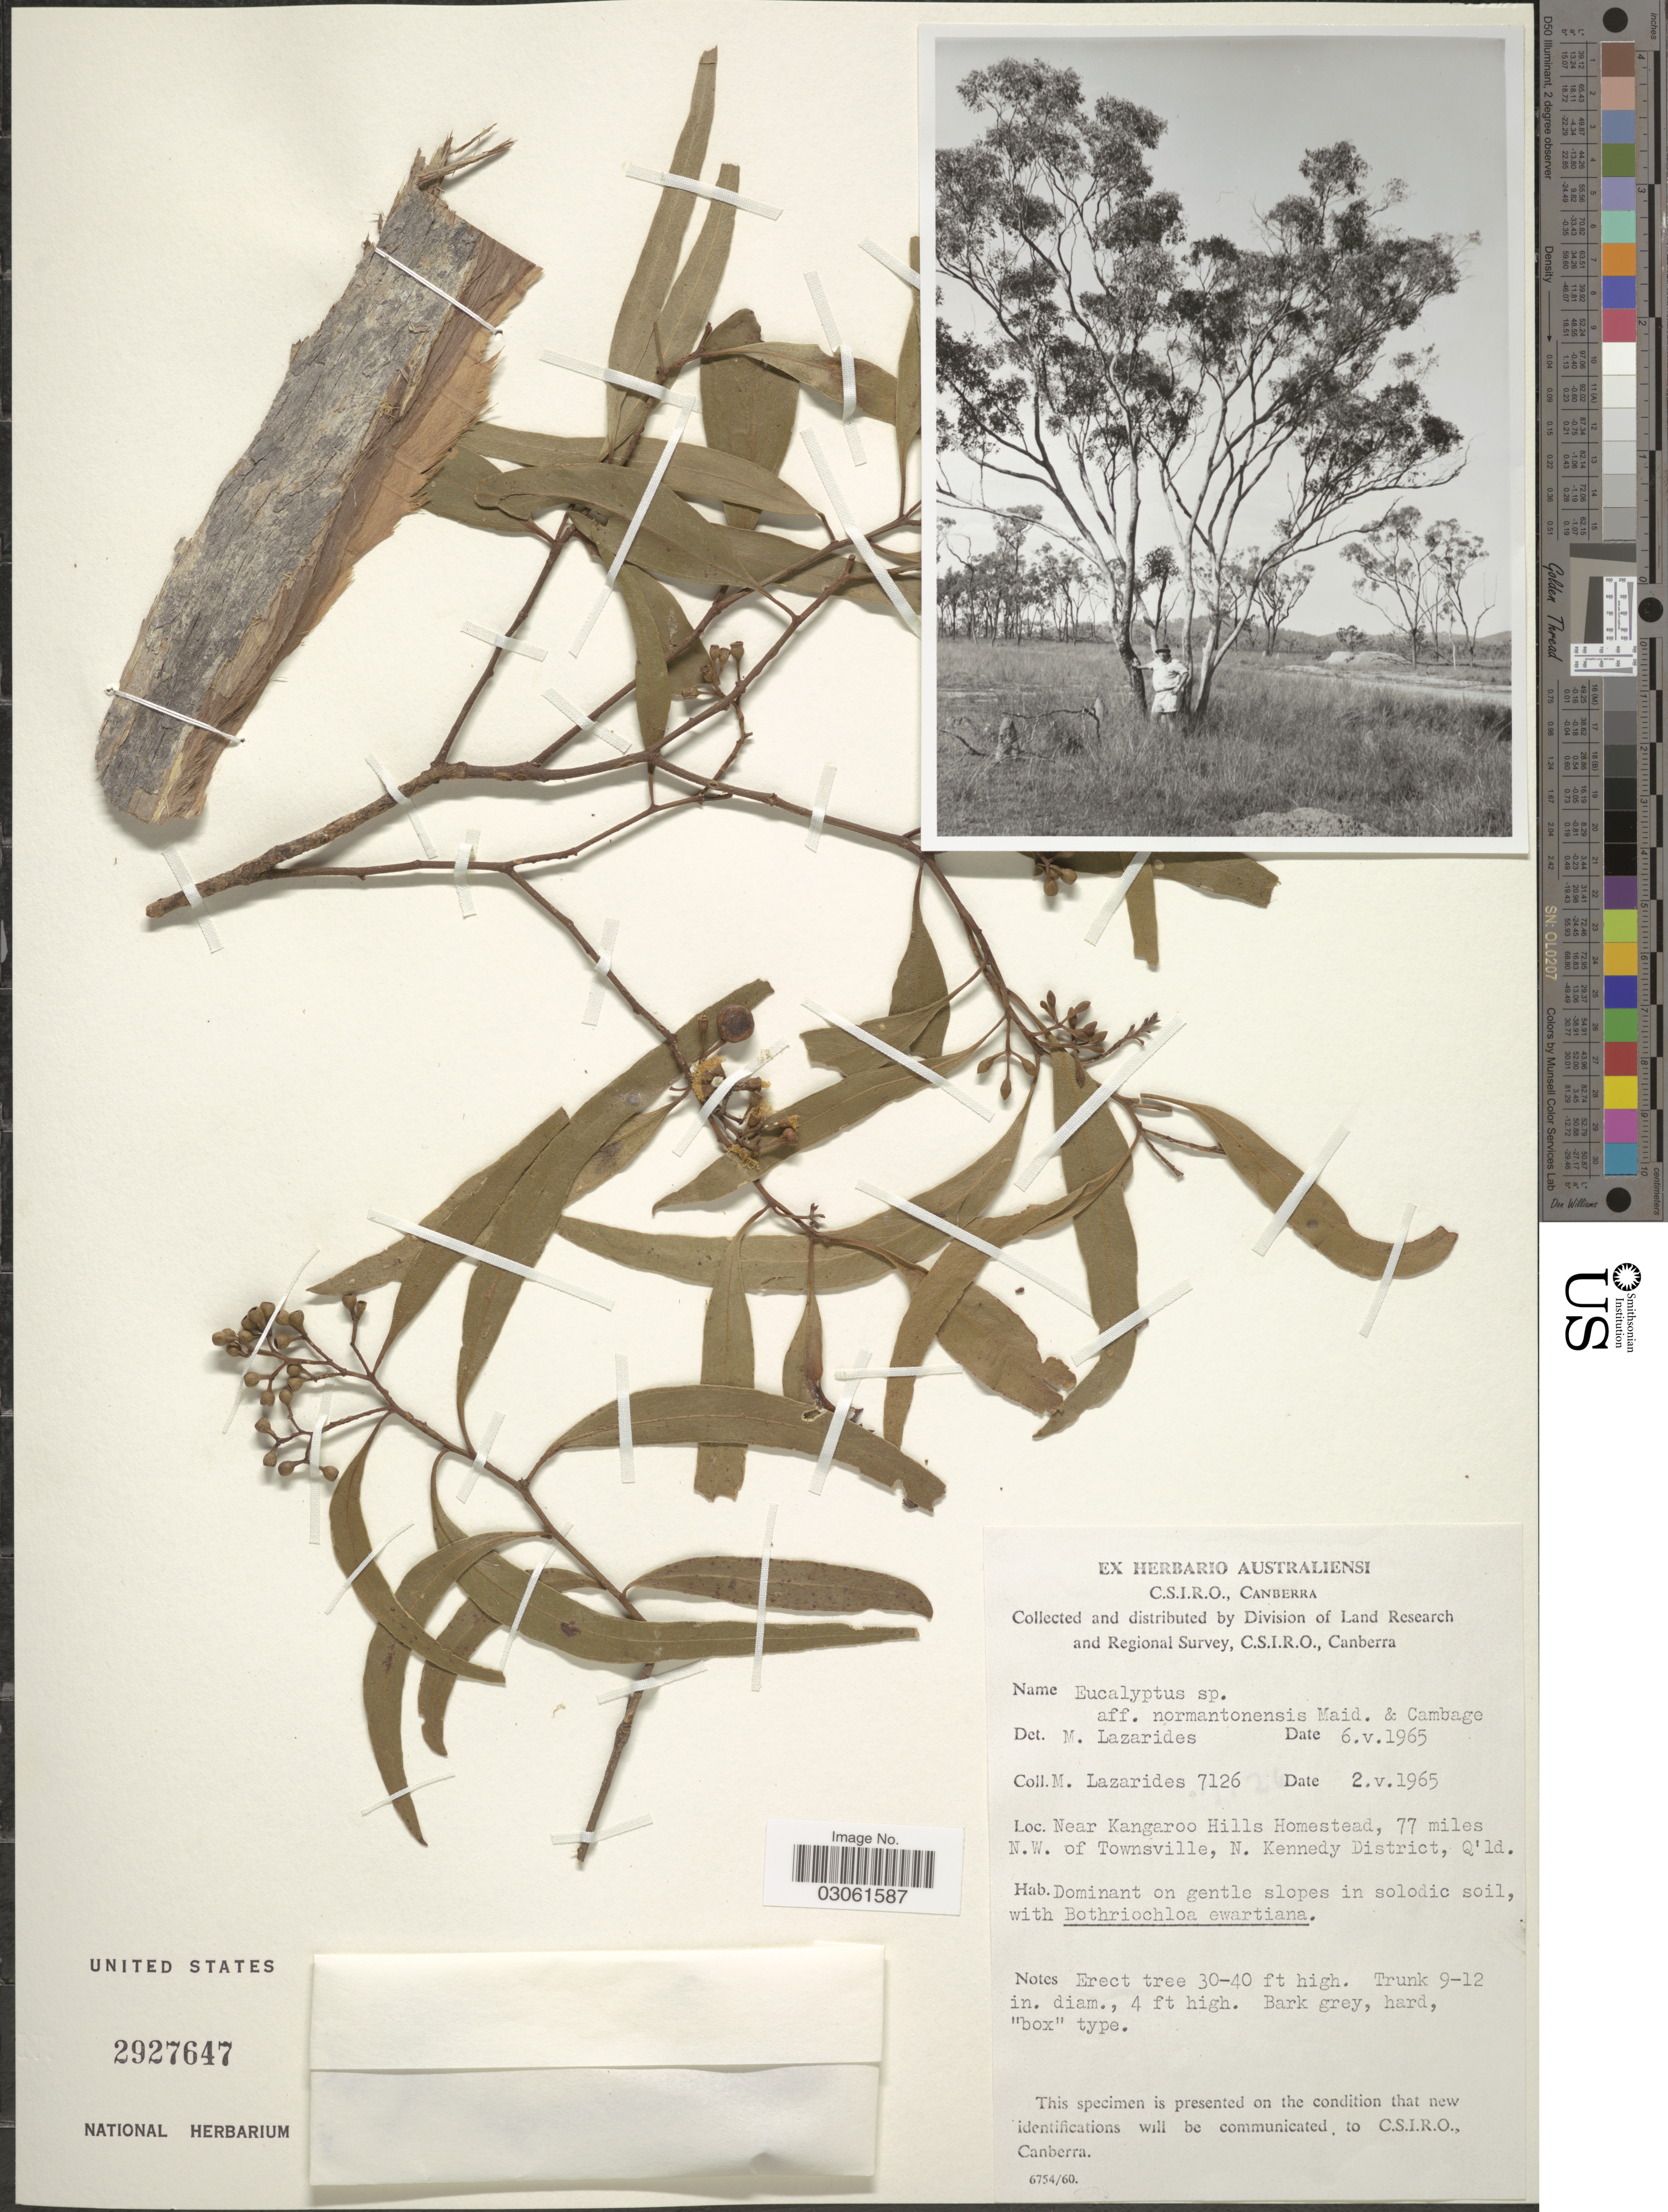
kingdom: Plantae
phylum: Tracheophyta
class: Magnoliopsida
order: Myrtales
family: Myrtaceae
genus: Eucalyptus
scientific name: Eucalyptus normantonensis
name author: Maiden & Cambage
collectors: M. Lazarides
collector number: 7126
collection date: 1965-05-02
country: Australia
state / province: Queensland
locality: Near Kangaroo Hills Homestead, 77 miles N. W. of Townsville, N. Kennedy District, Q'ld.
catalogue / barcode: US 2927647